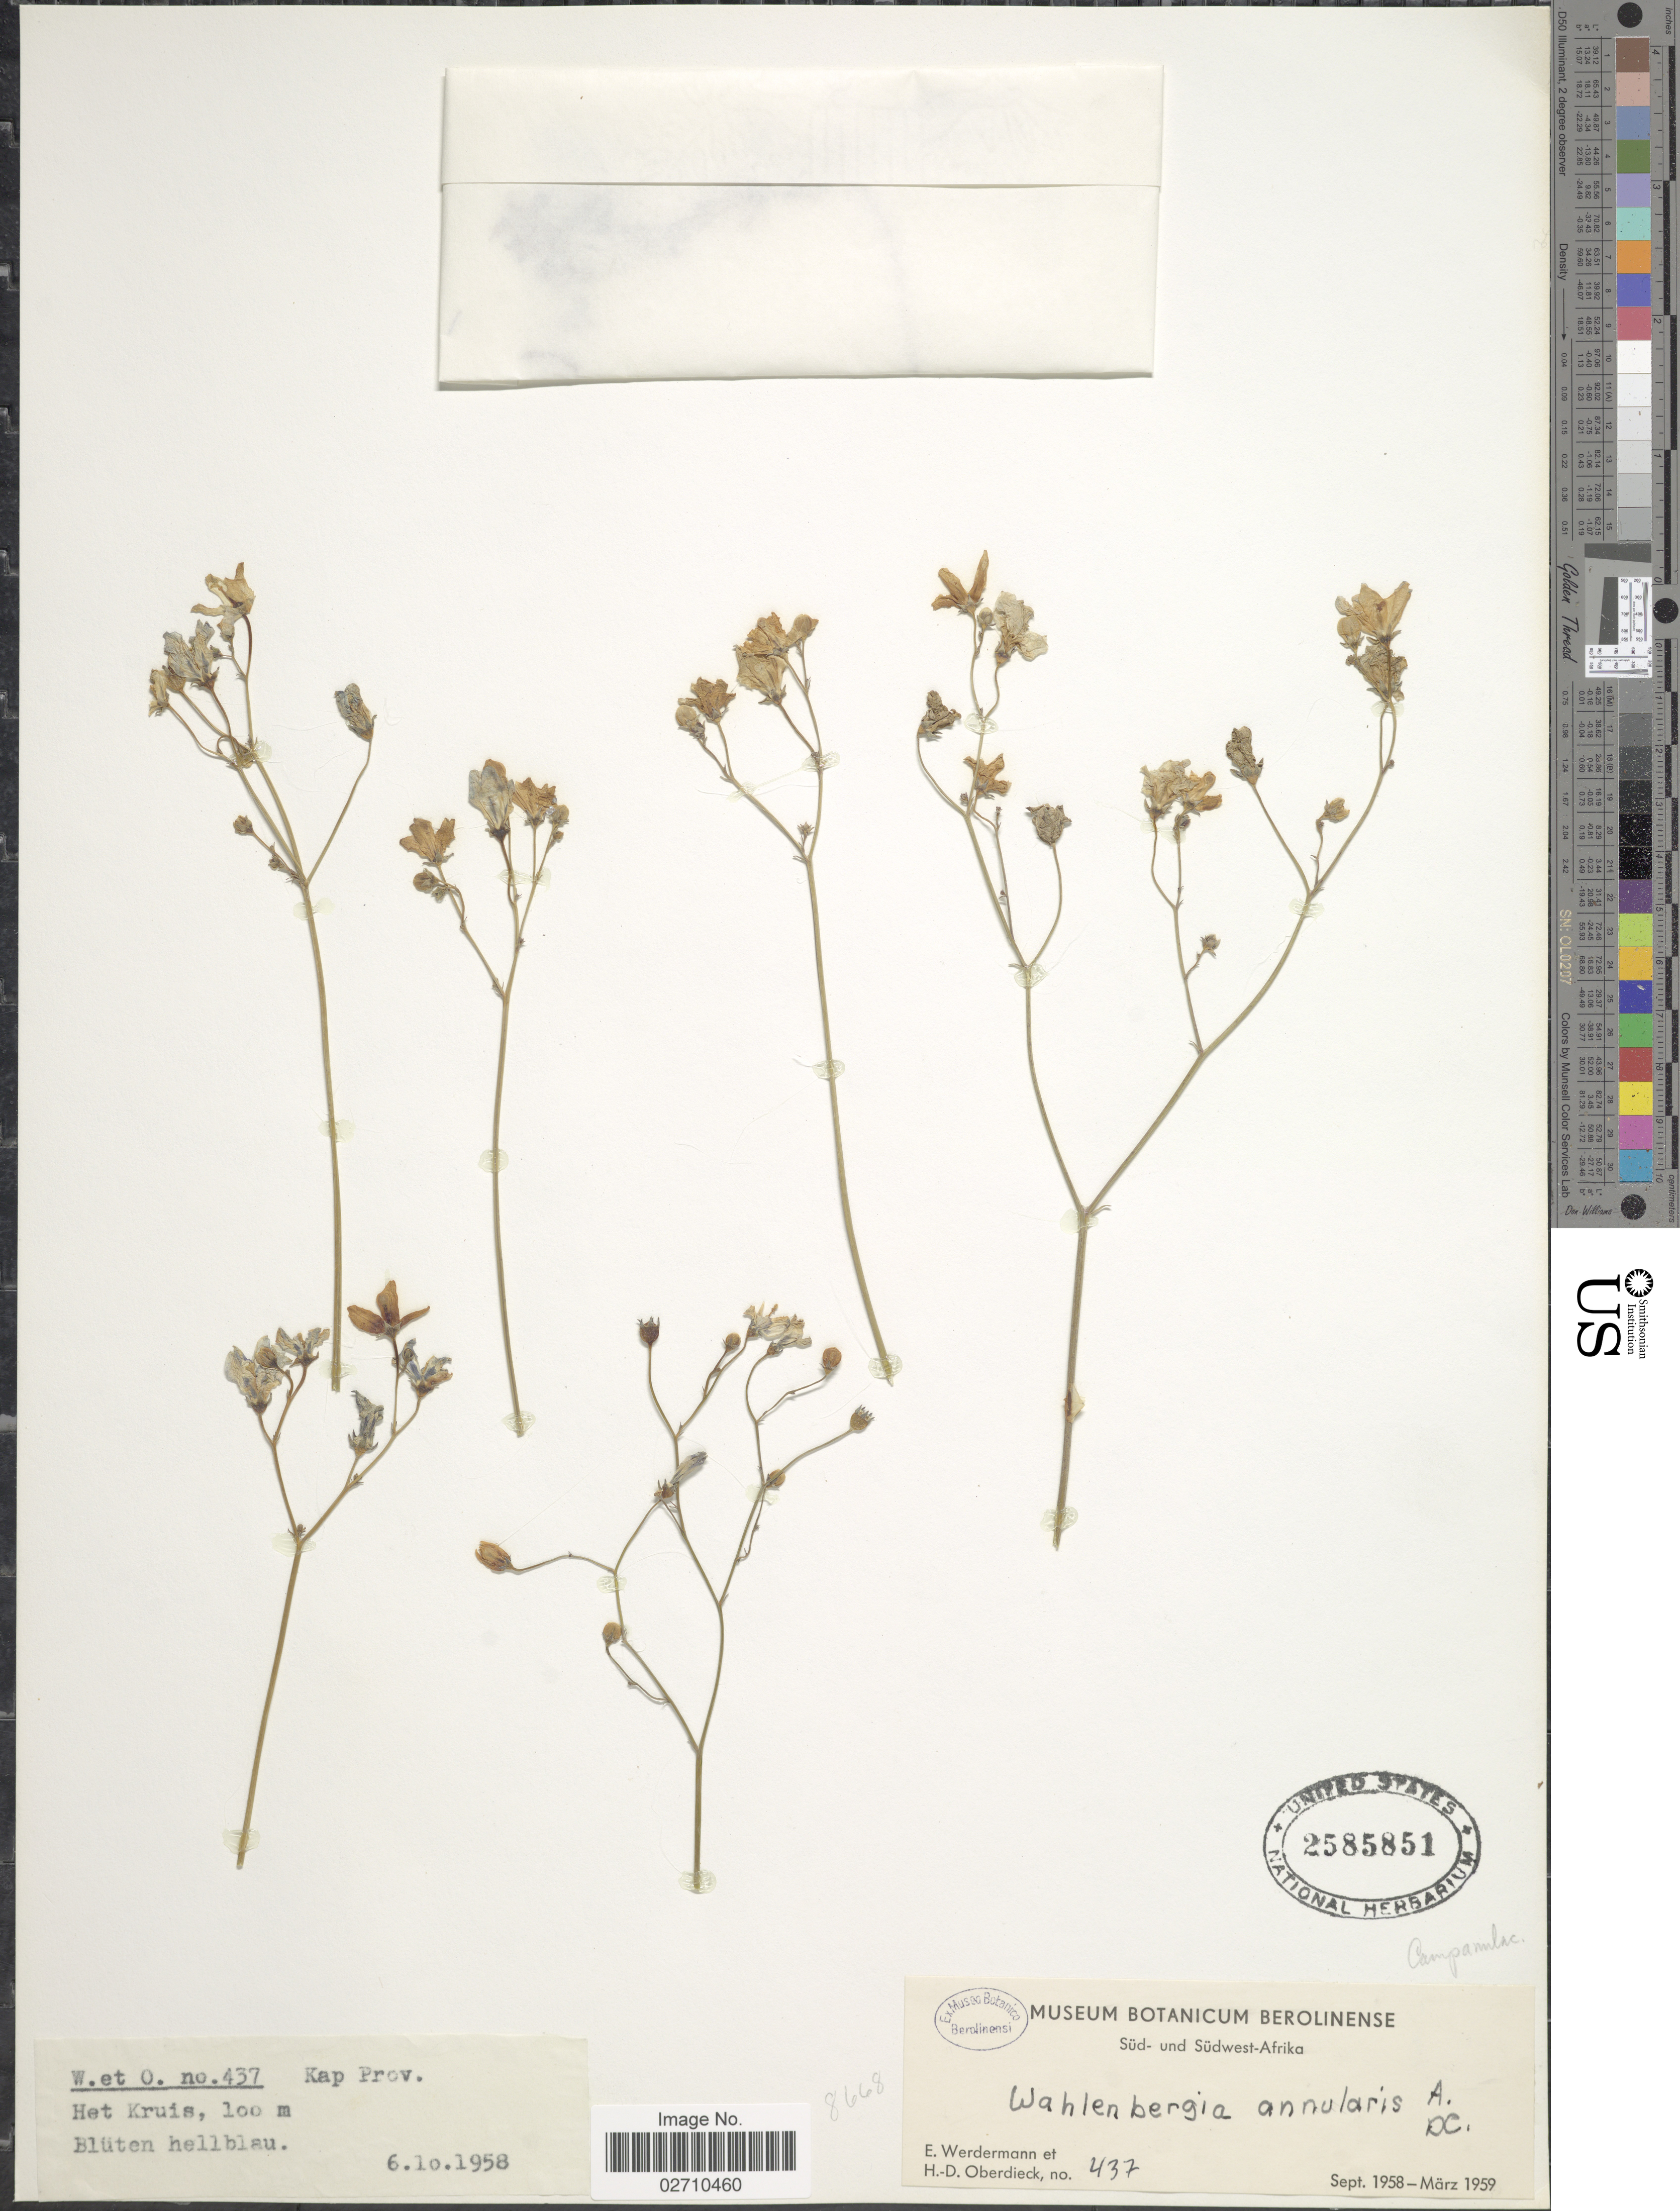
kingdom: Plantae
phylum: Tracheophyta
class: Magnoliopsida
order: Asterales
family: Campanulaceae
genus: Wahlenbergia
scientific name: Wahlenbergia annularis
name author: A. DC.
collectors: E. Werdermann & H. Oberdieck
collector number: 437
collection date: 1958-10-06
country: South Africa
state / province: Western Cape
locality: Süd- und Südwest-Afrika. Kap Prov. Het Kruis.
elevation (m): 100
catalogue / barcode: US 2585851